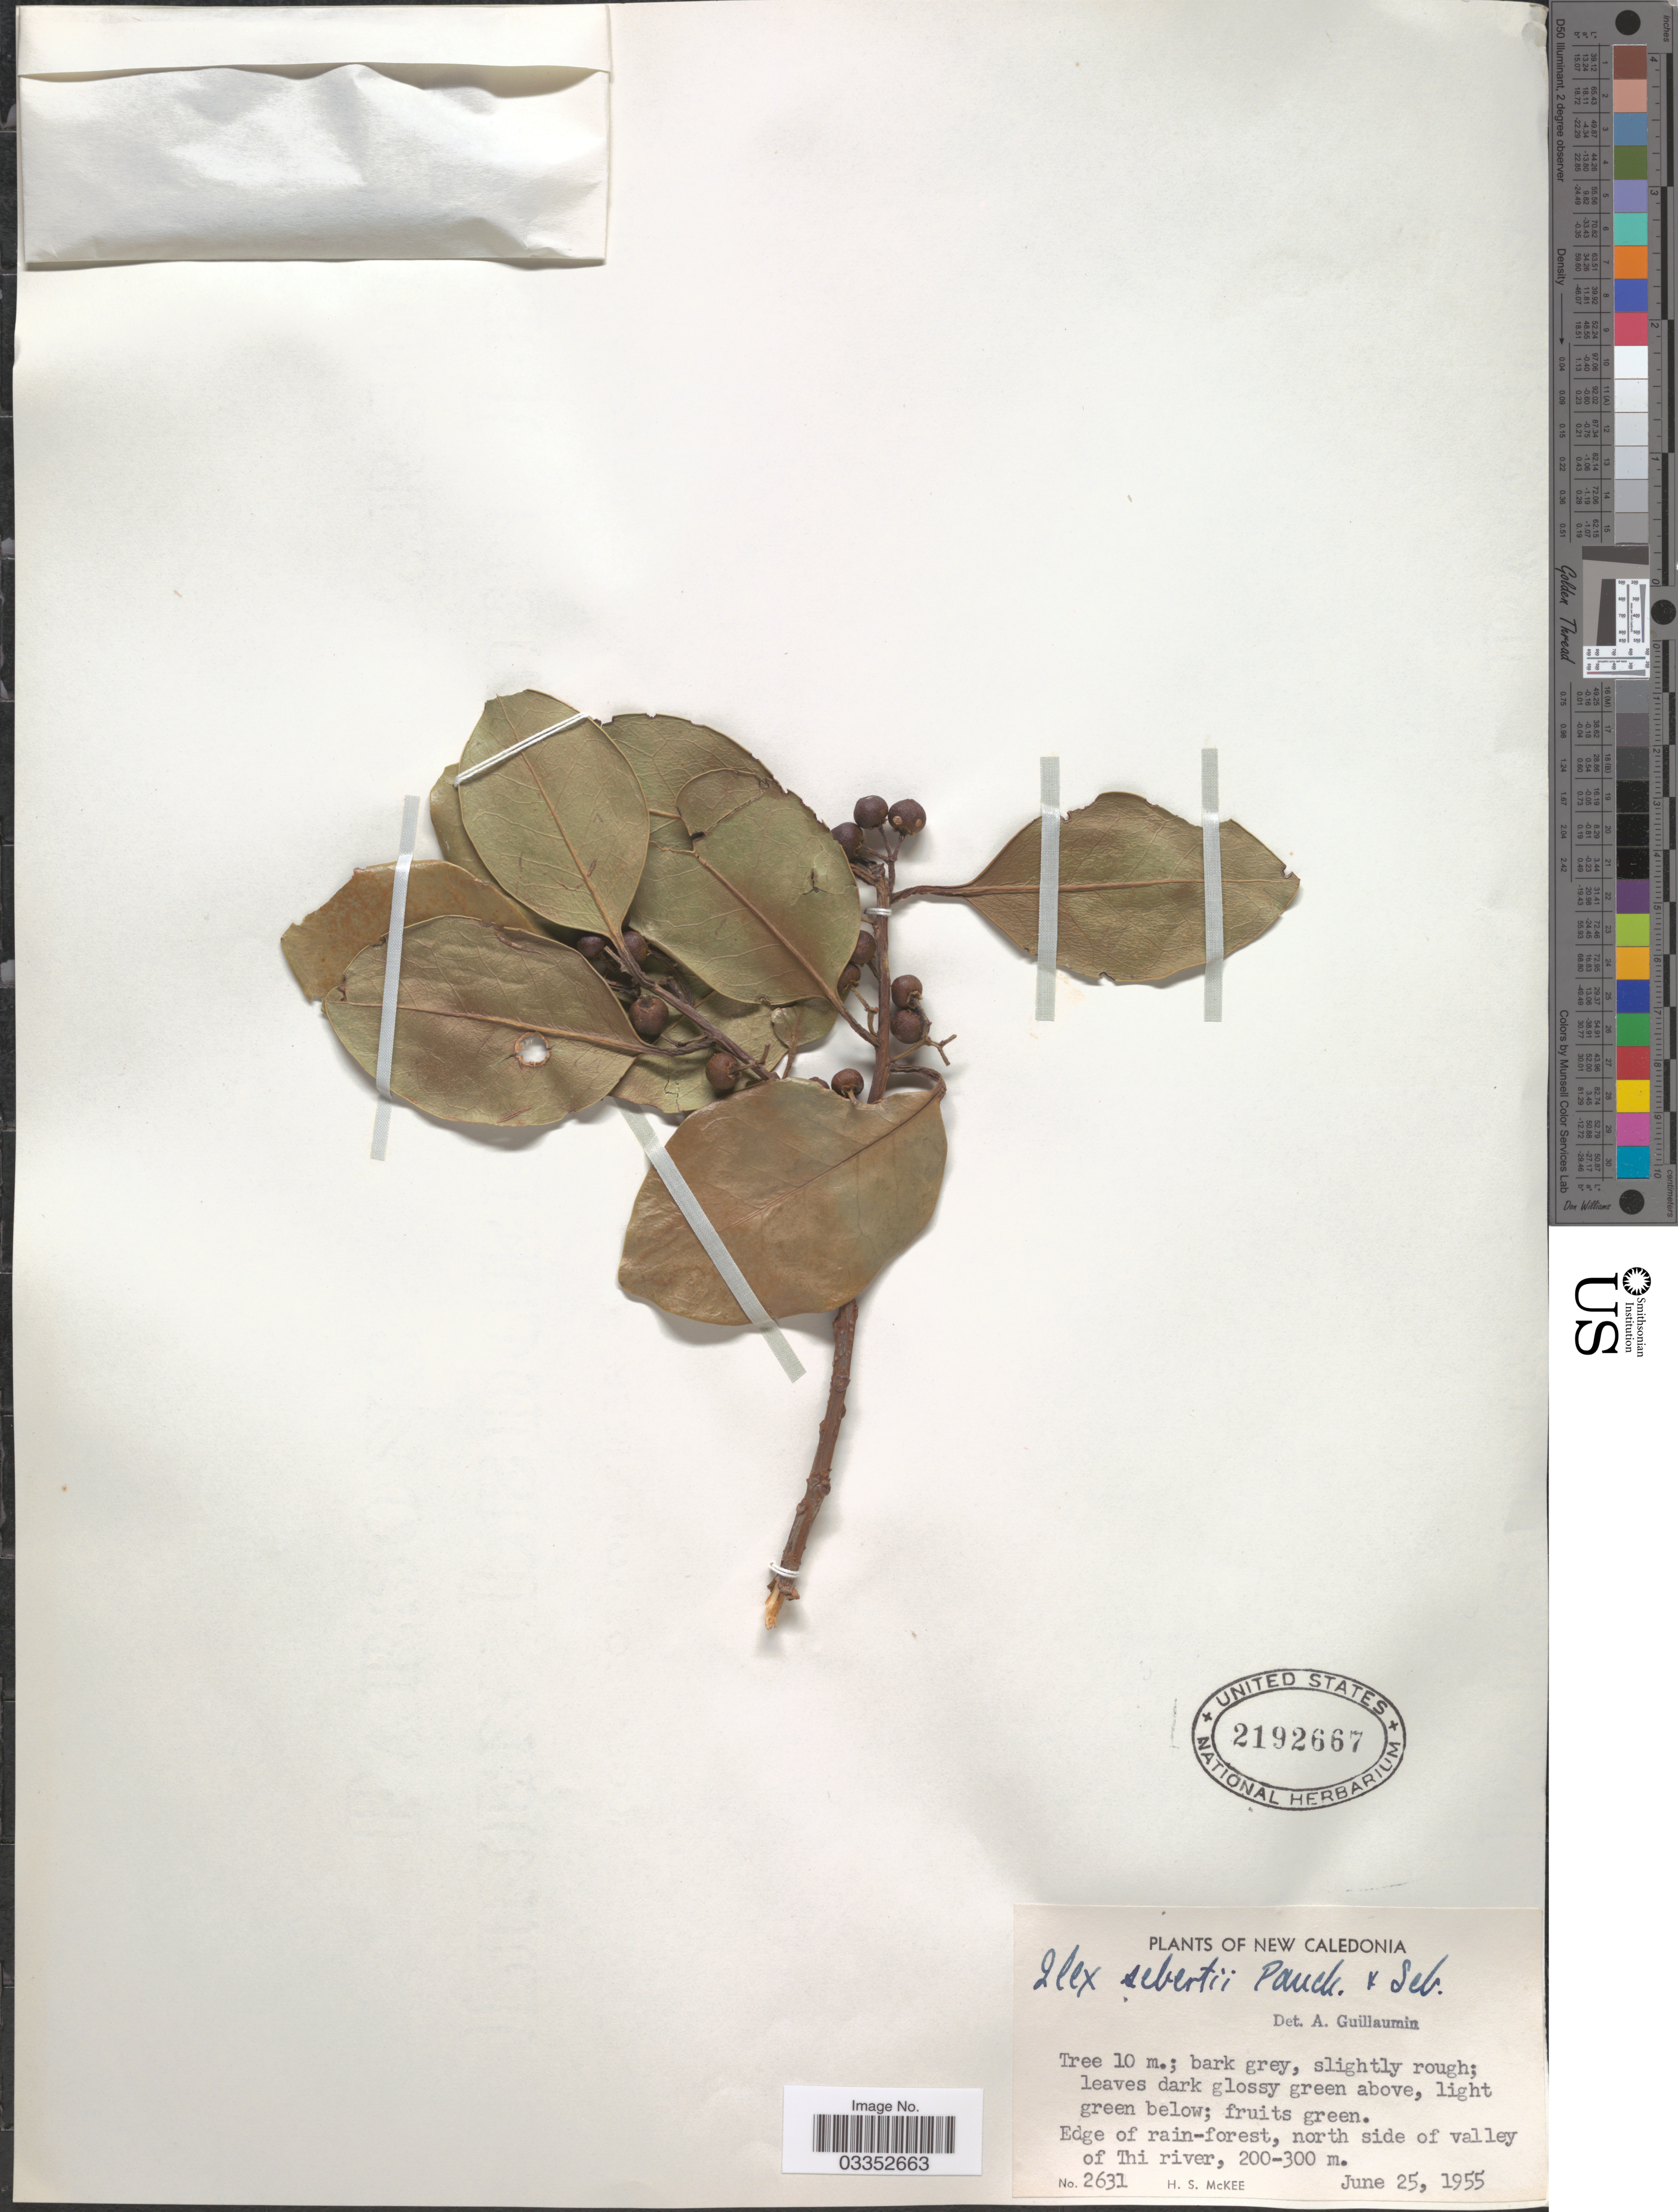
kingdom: Plantae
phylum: Tracheophyta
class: Magnoliopsida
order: Aquifoliales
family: Aquifoliaceae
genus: Ilex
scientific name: Ilex sebertii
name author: Pancher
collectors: H. S. McKee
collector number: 2631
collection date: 1955-06-25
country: New Caledonia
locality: Edge of rain-forest, north side of valley of Thi river.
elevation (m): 200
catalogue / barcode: US 2192667